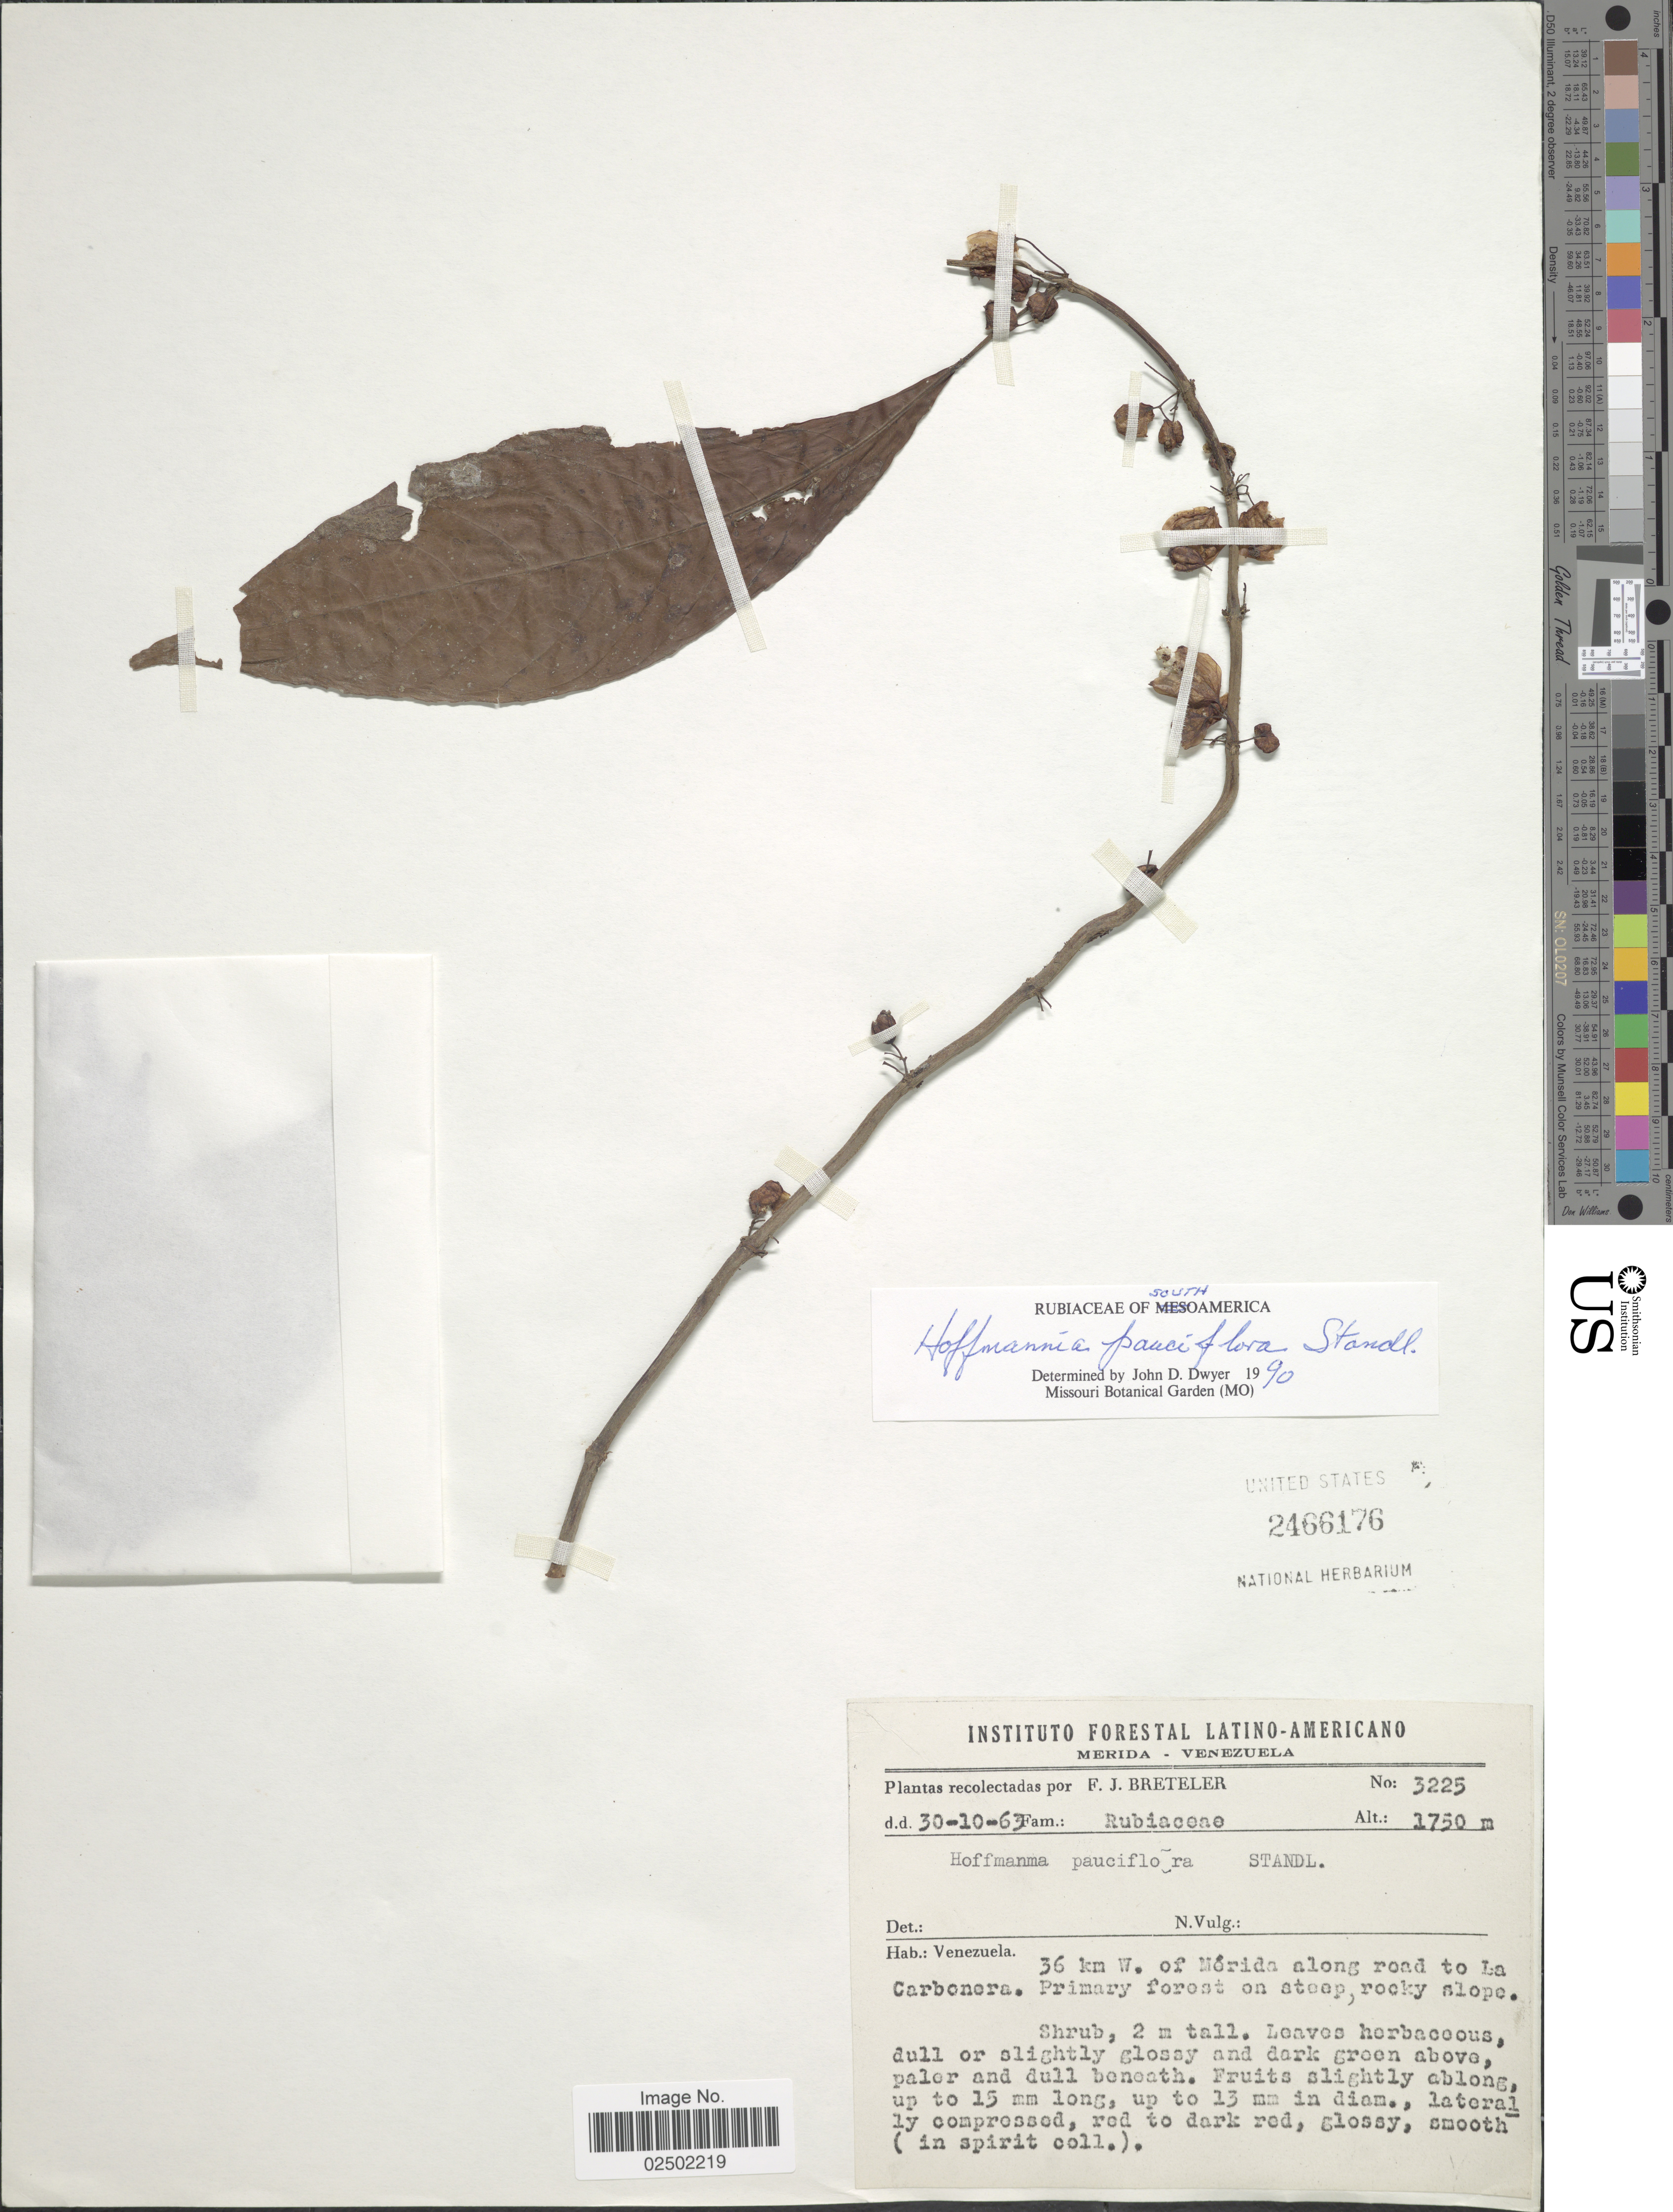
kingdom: Plantae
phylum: Tracheophyta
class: Magnoliopsida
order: Gentianales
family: Rubiaceae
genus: Hoffmannia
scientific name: Hoffmannia pauciflora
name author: Standl.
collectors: F. J. Breteler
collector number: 3225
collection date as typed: Transcribed d/m/y: 30/10/63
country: Venezuela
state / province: Mérida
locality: Merida, Venezuela, 36 km. W of Merida along road to La Carbonera, Primary forest on steep rocky slope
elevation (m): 1750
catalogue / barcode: US 2466176